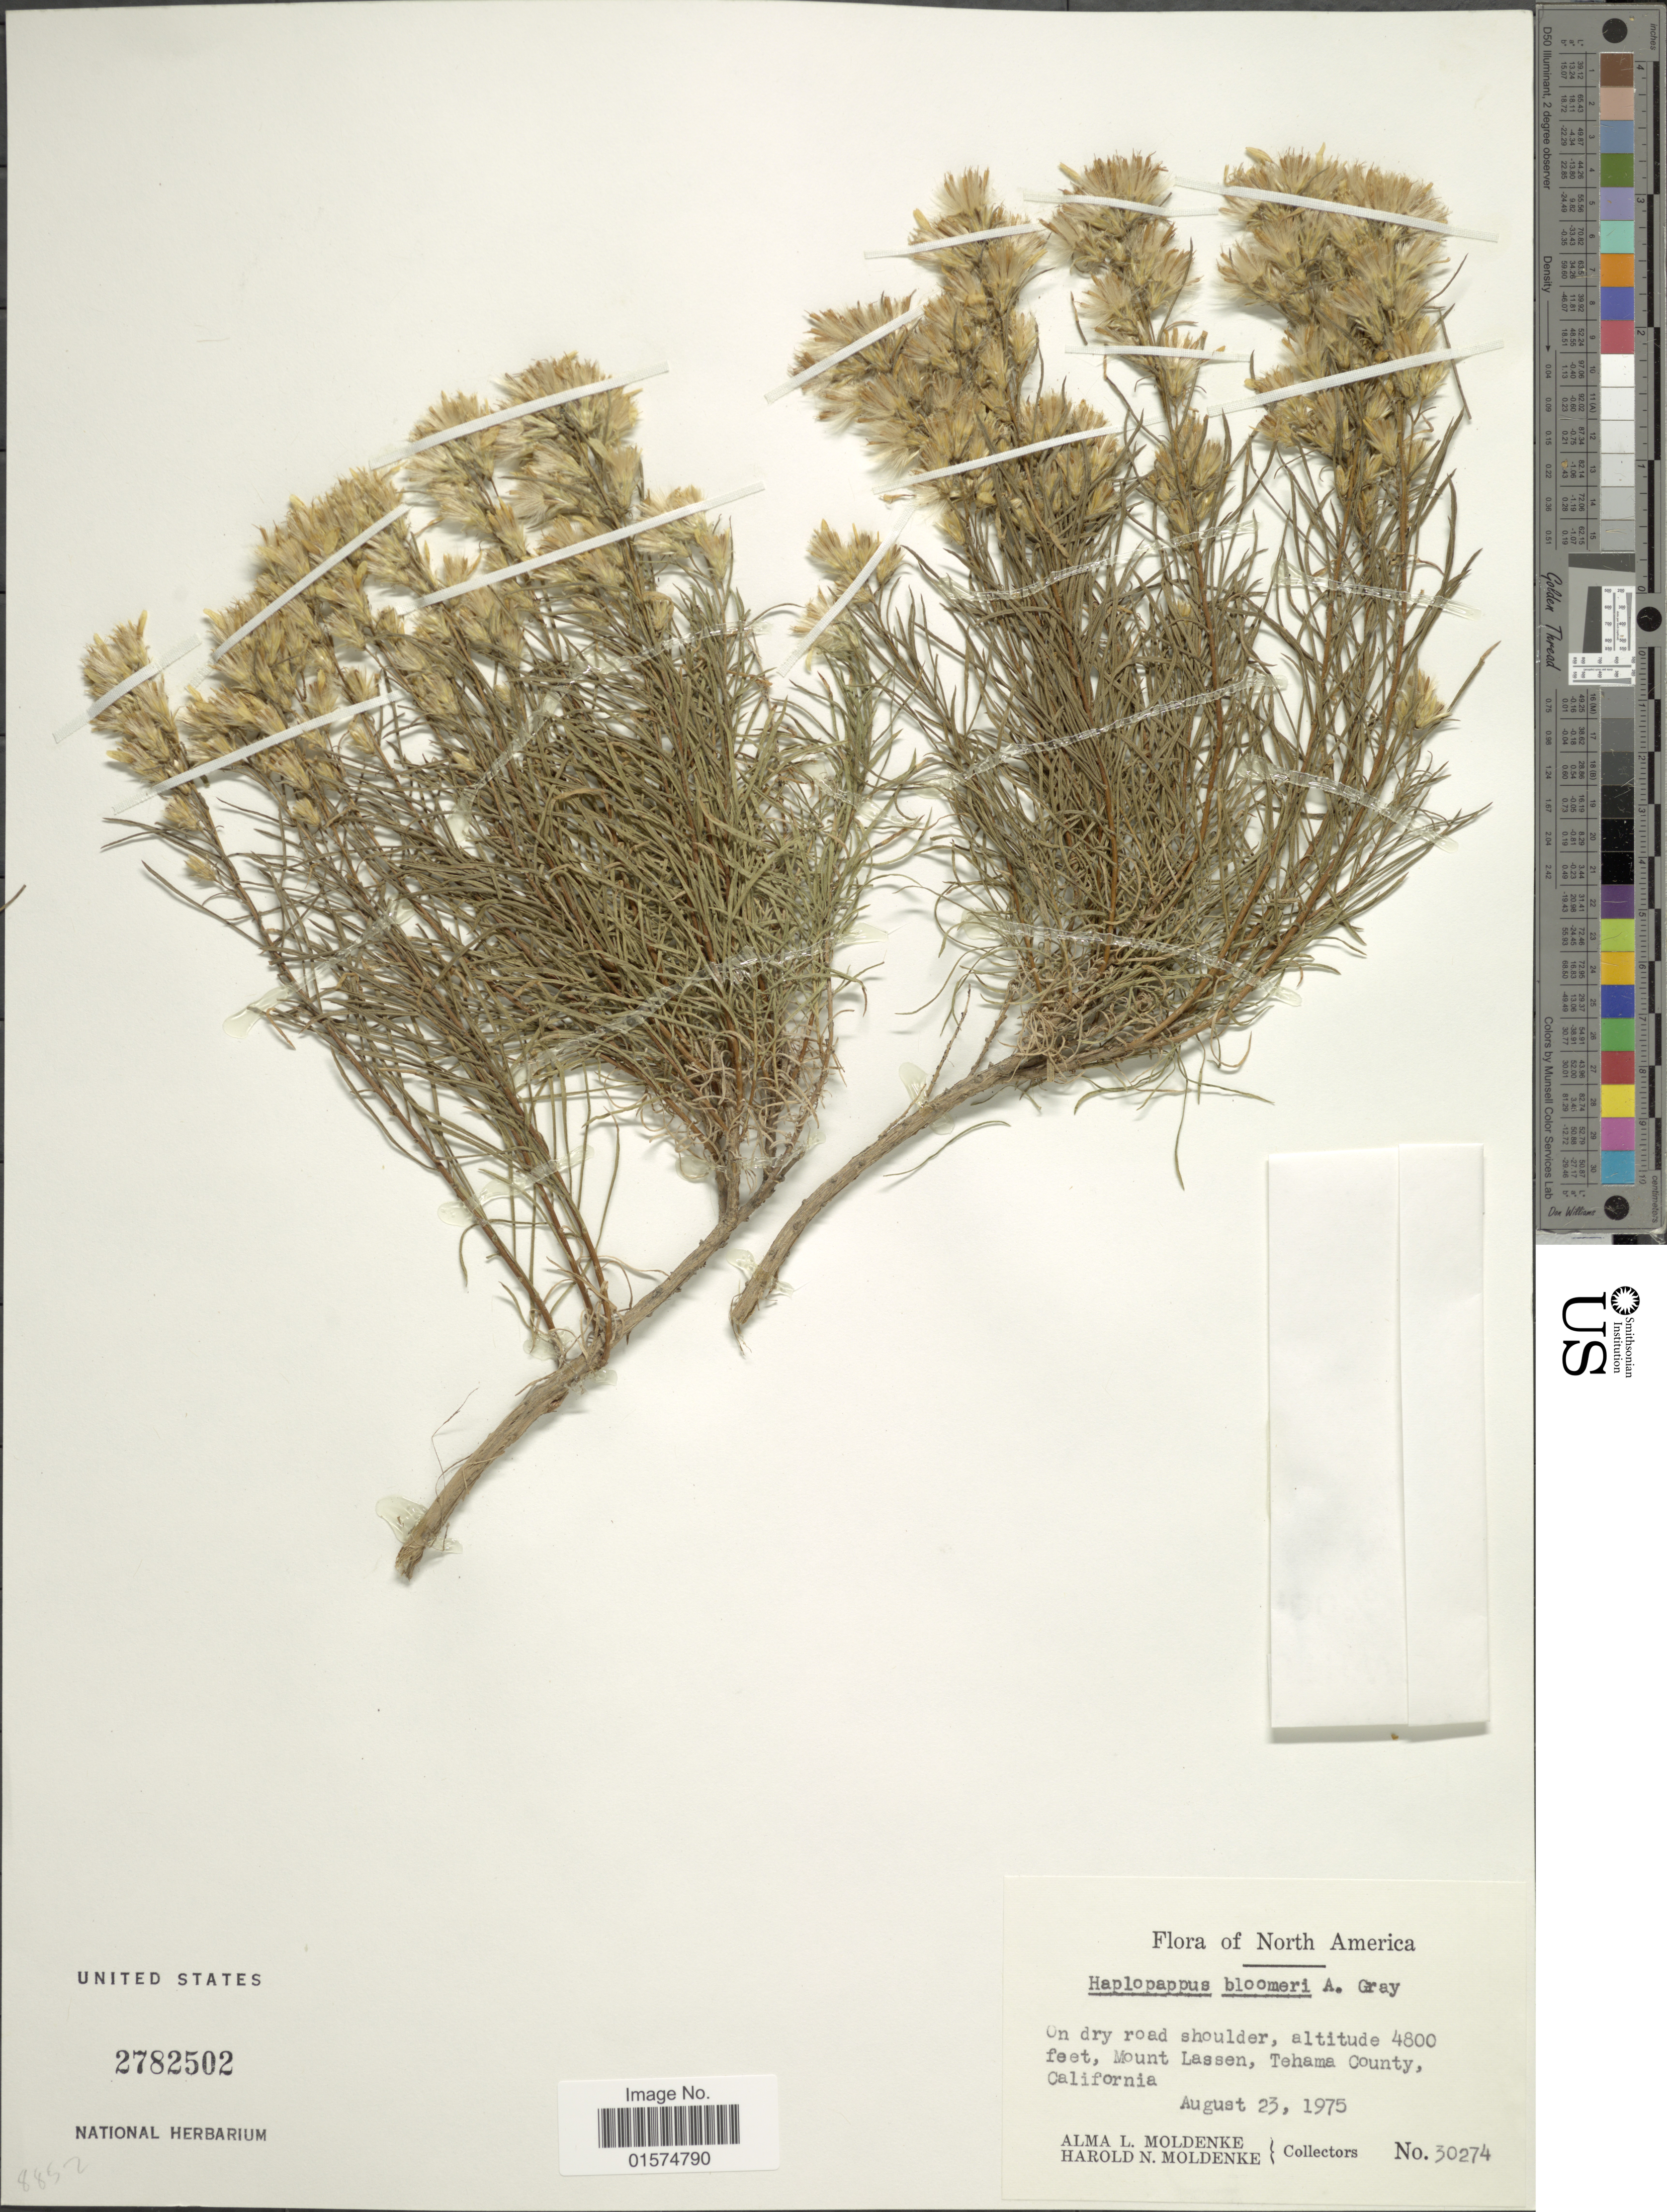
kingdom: Plantae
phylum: Tracheophyta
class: Magnoliopsida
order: Asterales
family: Asteraceae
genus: Ericameria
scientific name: Ericameria bloomeri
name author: (A. Gray) J.F. Macbr.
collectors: A. L. Moldenke & H. N. Moldenke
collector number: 30274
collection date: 1975-08-23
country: United States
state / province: California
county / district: Tehama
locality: Mount Lassen, Tehama County.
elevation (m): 1463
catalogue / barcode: US 1365670